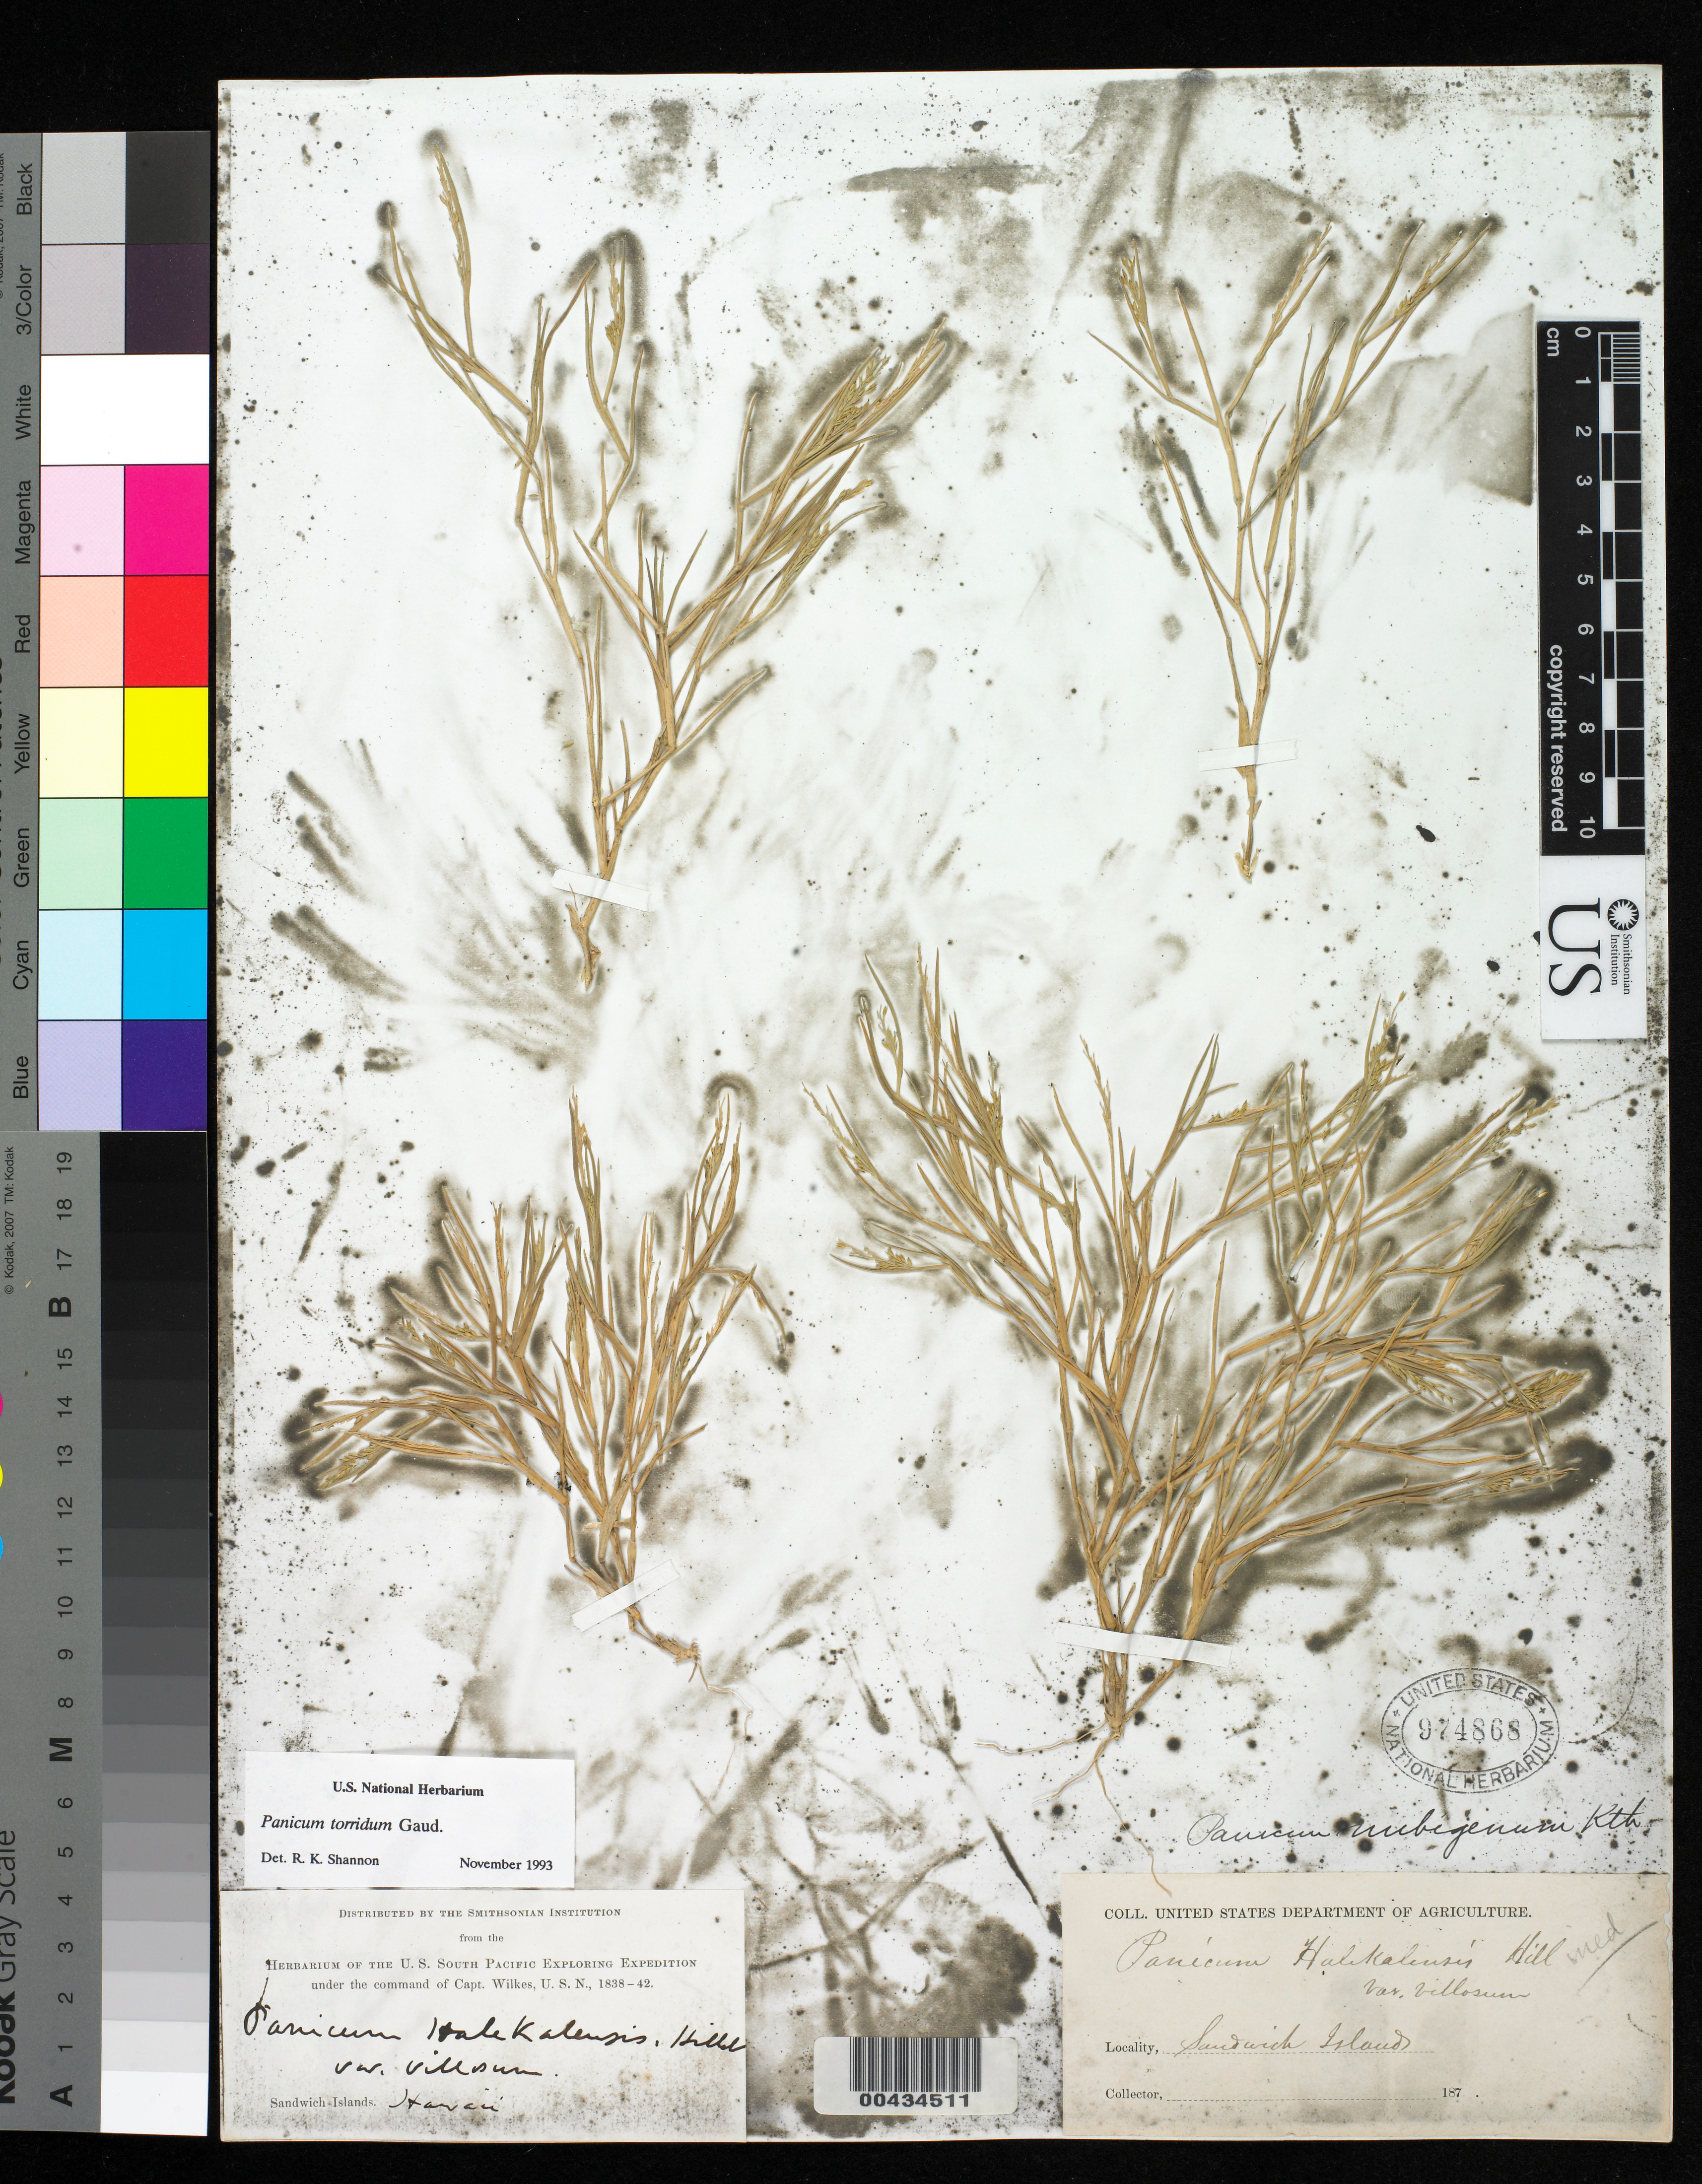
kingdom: Plantae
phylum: Tracheophyta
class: Liliopsida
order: Poales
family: Poaceae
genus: Panicum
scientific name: Panicum torridum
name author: Gaudich.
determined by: Shannon, R. K., (UNITED STATES)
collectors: Wilkes Explor. Exped.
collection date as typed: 1838 to -- --- 1842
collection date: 1838/1842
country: United States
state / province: Hawaii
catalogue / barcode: US 974868